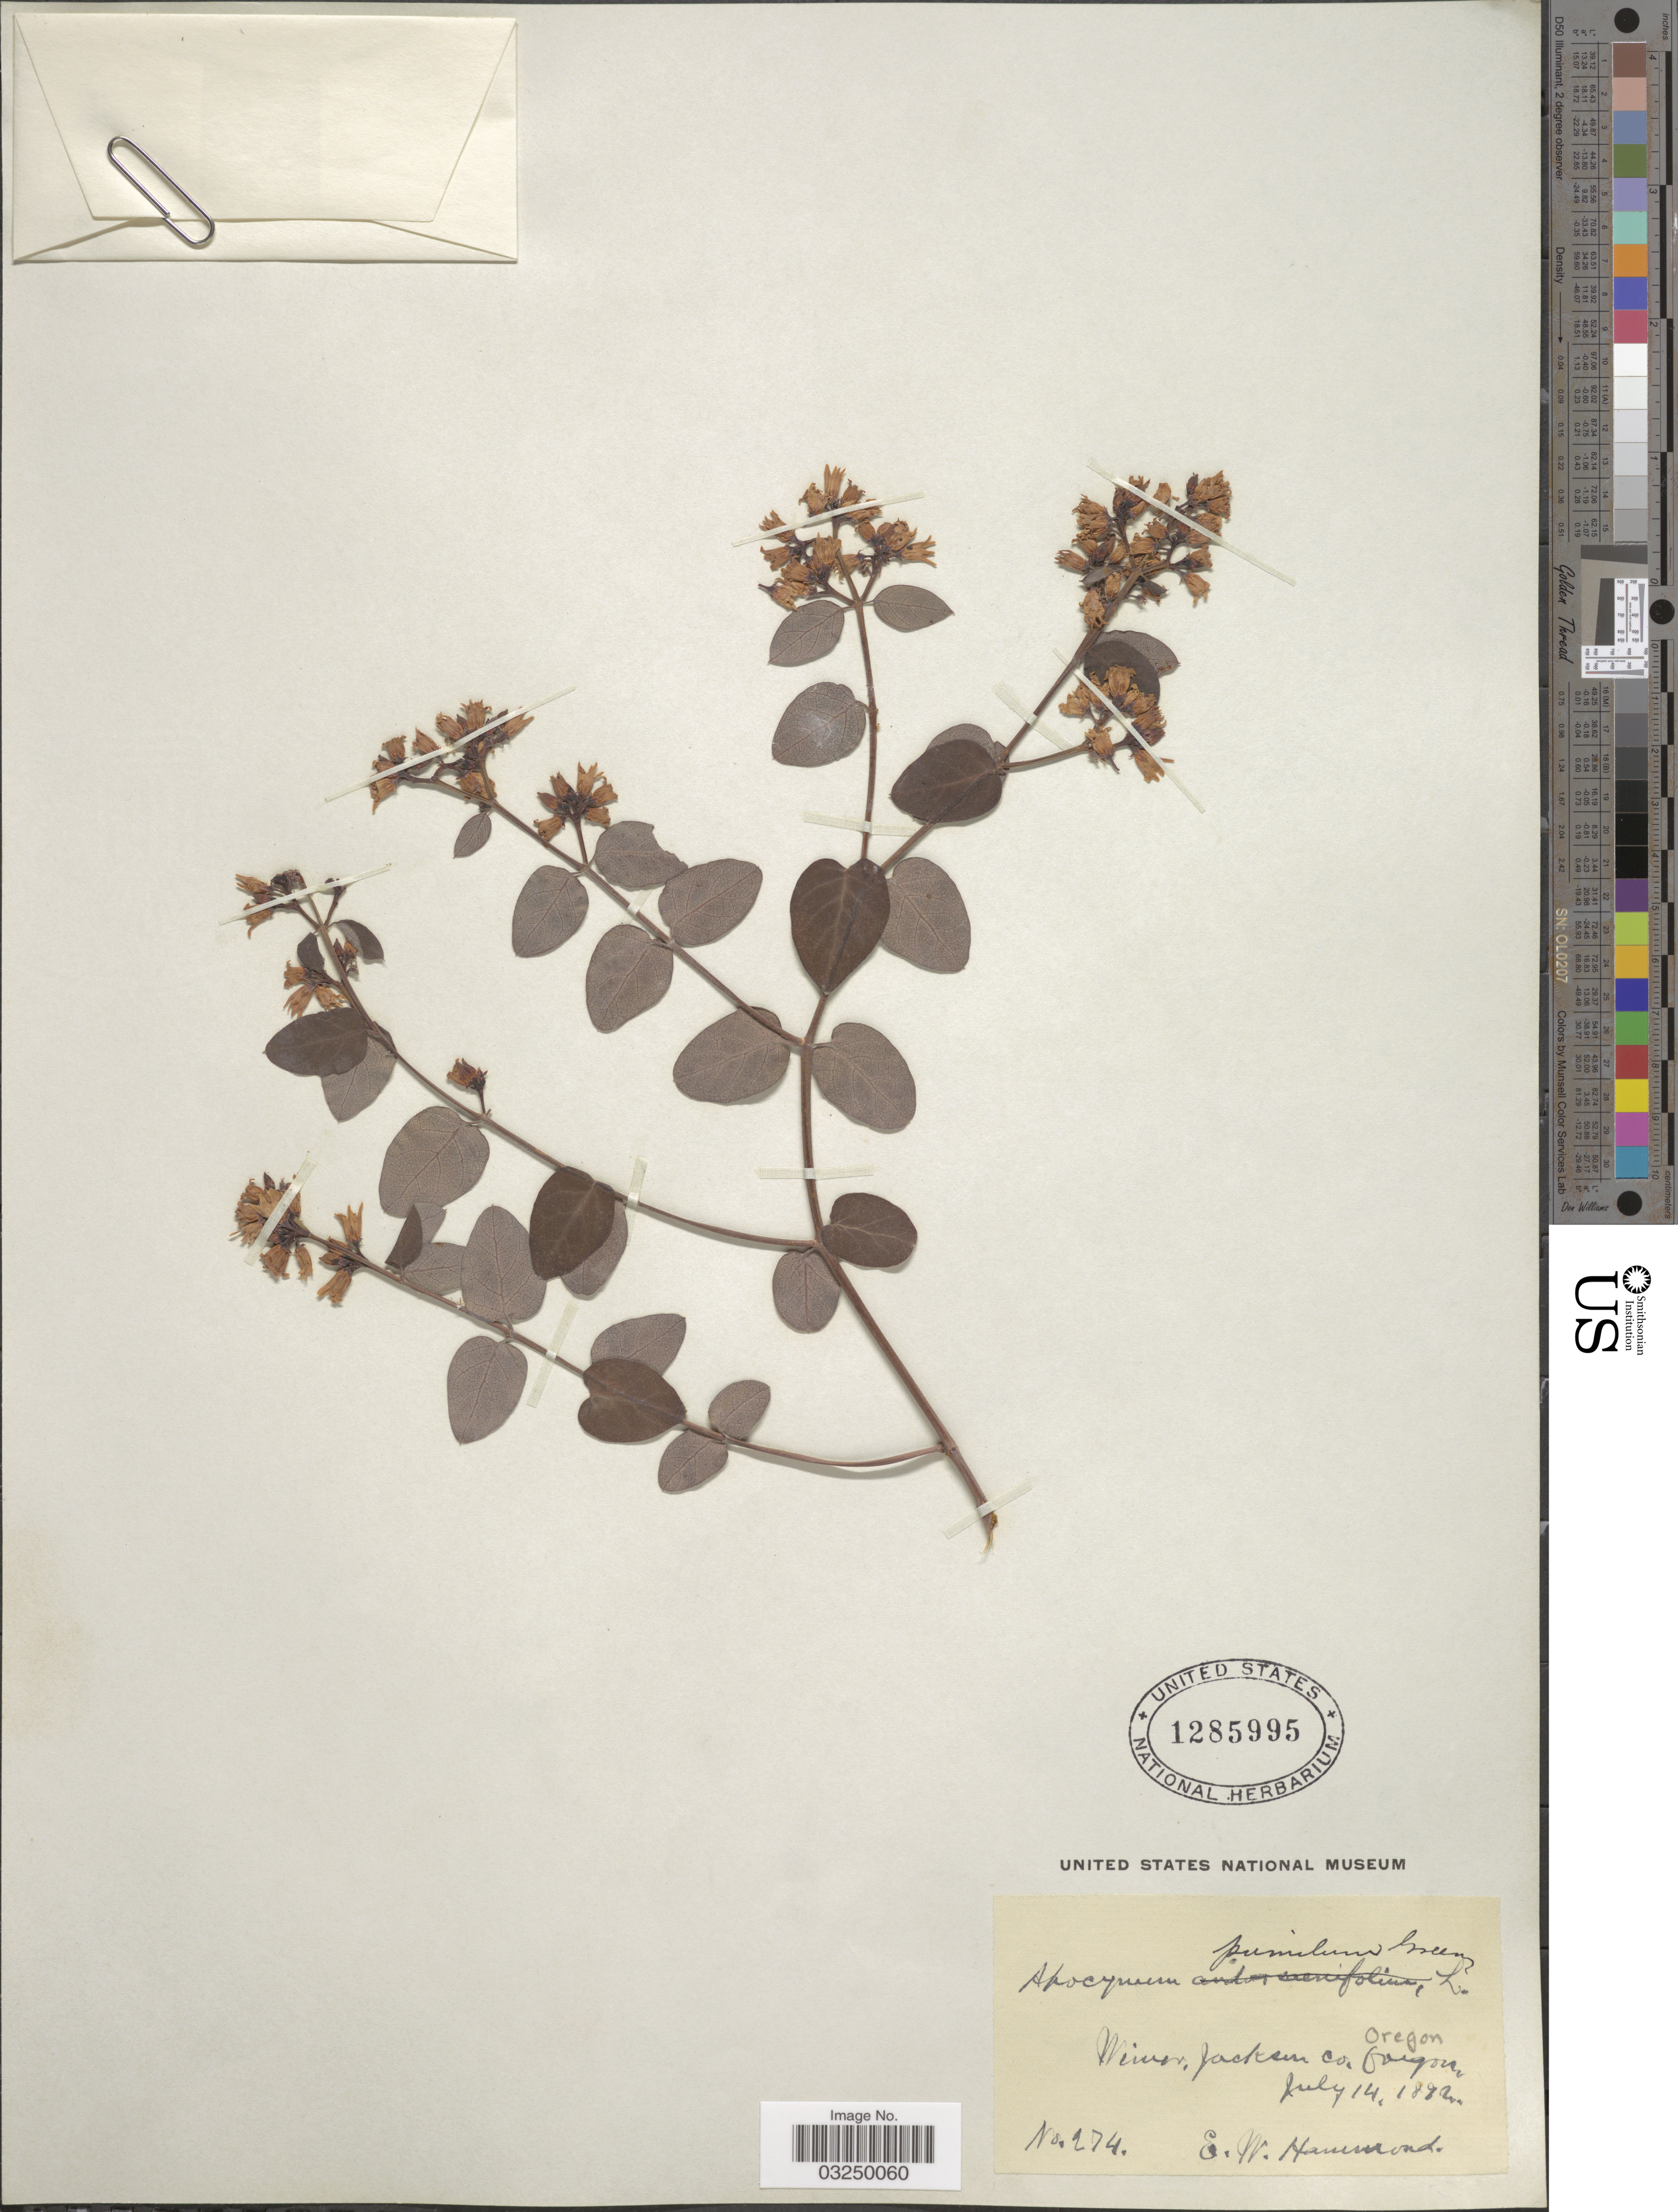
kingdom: Plantae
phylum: Tracheophyta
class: Magnoliopsida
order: Gentianales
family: Apocynaceae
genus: Apocynum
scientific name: Apocynum pumilum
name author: (A. Gray) Greene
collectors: E. Hammond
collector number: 274*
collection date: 1892-07-14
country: United States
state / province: Oregon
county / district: Jackson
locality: Wimer, Jackson Co.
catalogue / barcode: US 1285995